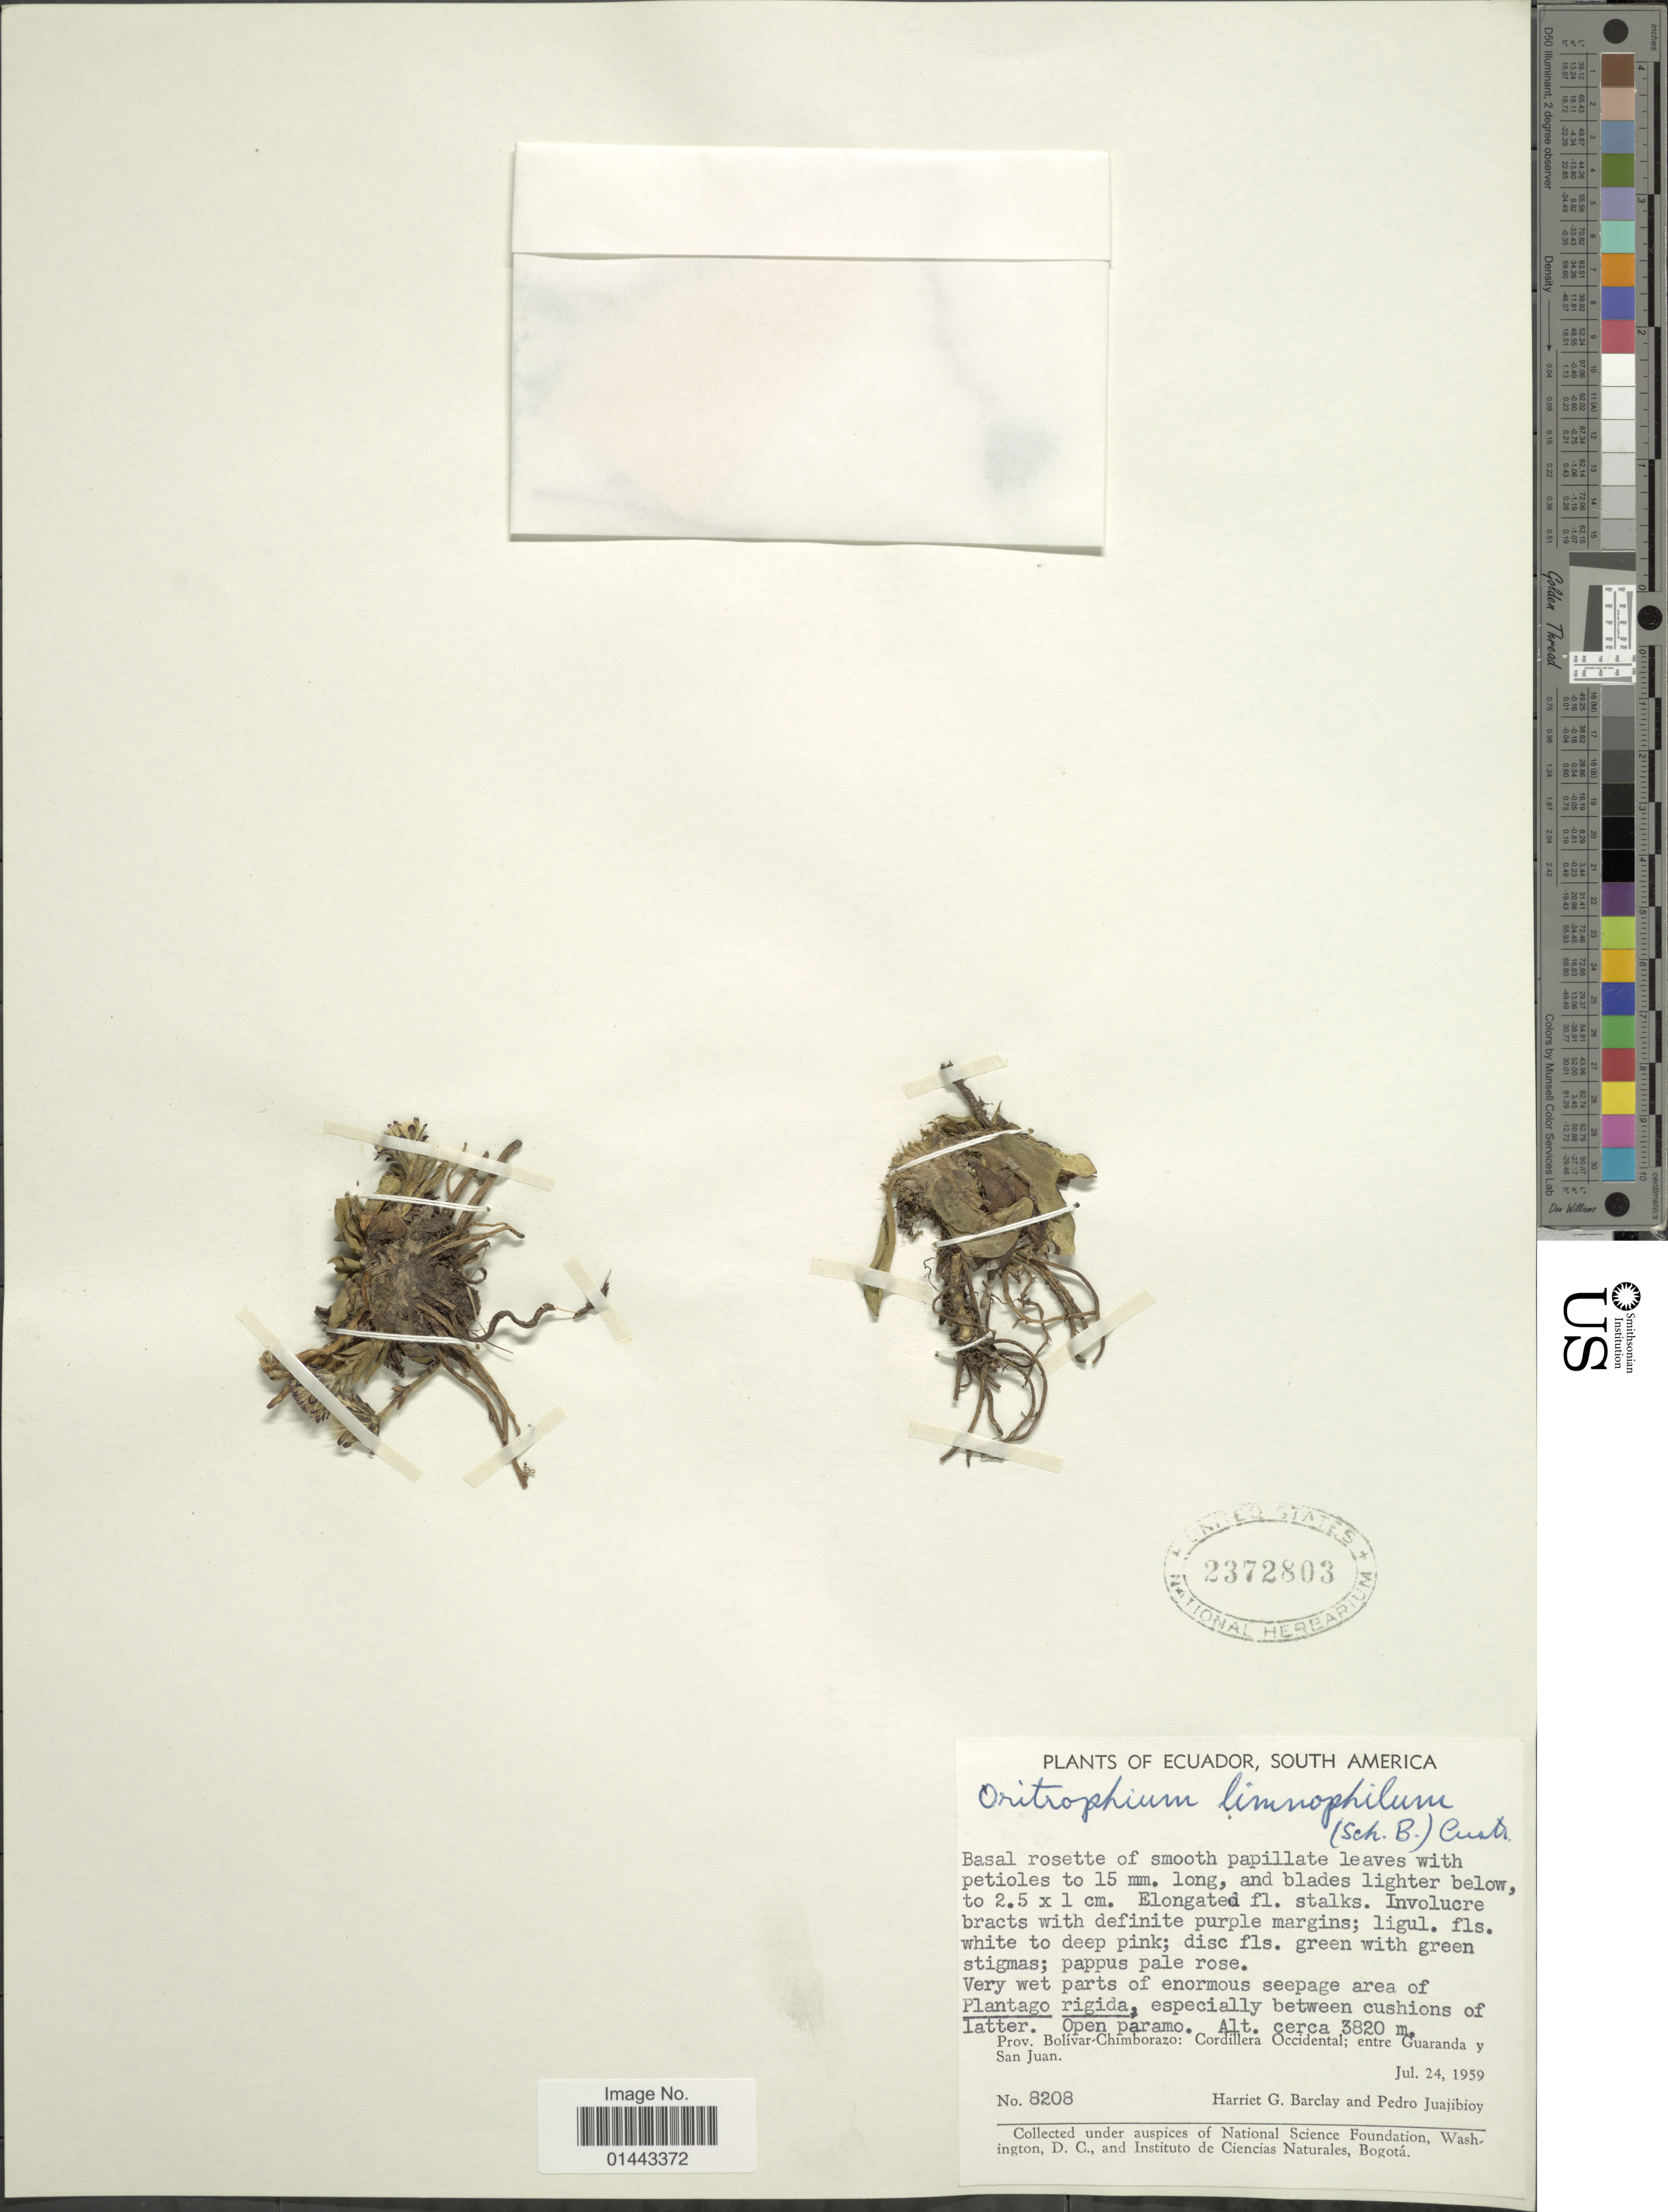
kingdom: Plantae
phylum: Tracheophyta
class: Magnoliopsida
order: Asterales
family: Asteraceae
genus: Oritrophium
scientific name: Oritrophium limnophilum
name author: (Sch. Bip.) Cuatrec.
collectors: H. G. Barclay & P. Juajibioy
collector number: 8208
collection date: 1959-07-24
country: Ecuador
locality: Prov. Bolivar-Chimborazo: Cordillera Occidental; entre Guaranda y San Juan, very wet parts of enormous seepage area of Plantago rigida, especially between cushions of latter, open paramo.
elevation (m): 3820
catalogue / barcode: US 2372803